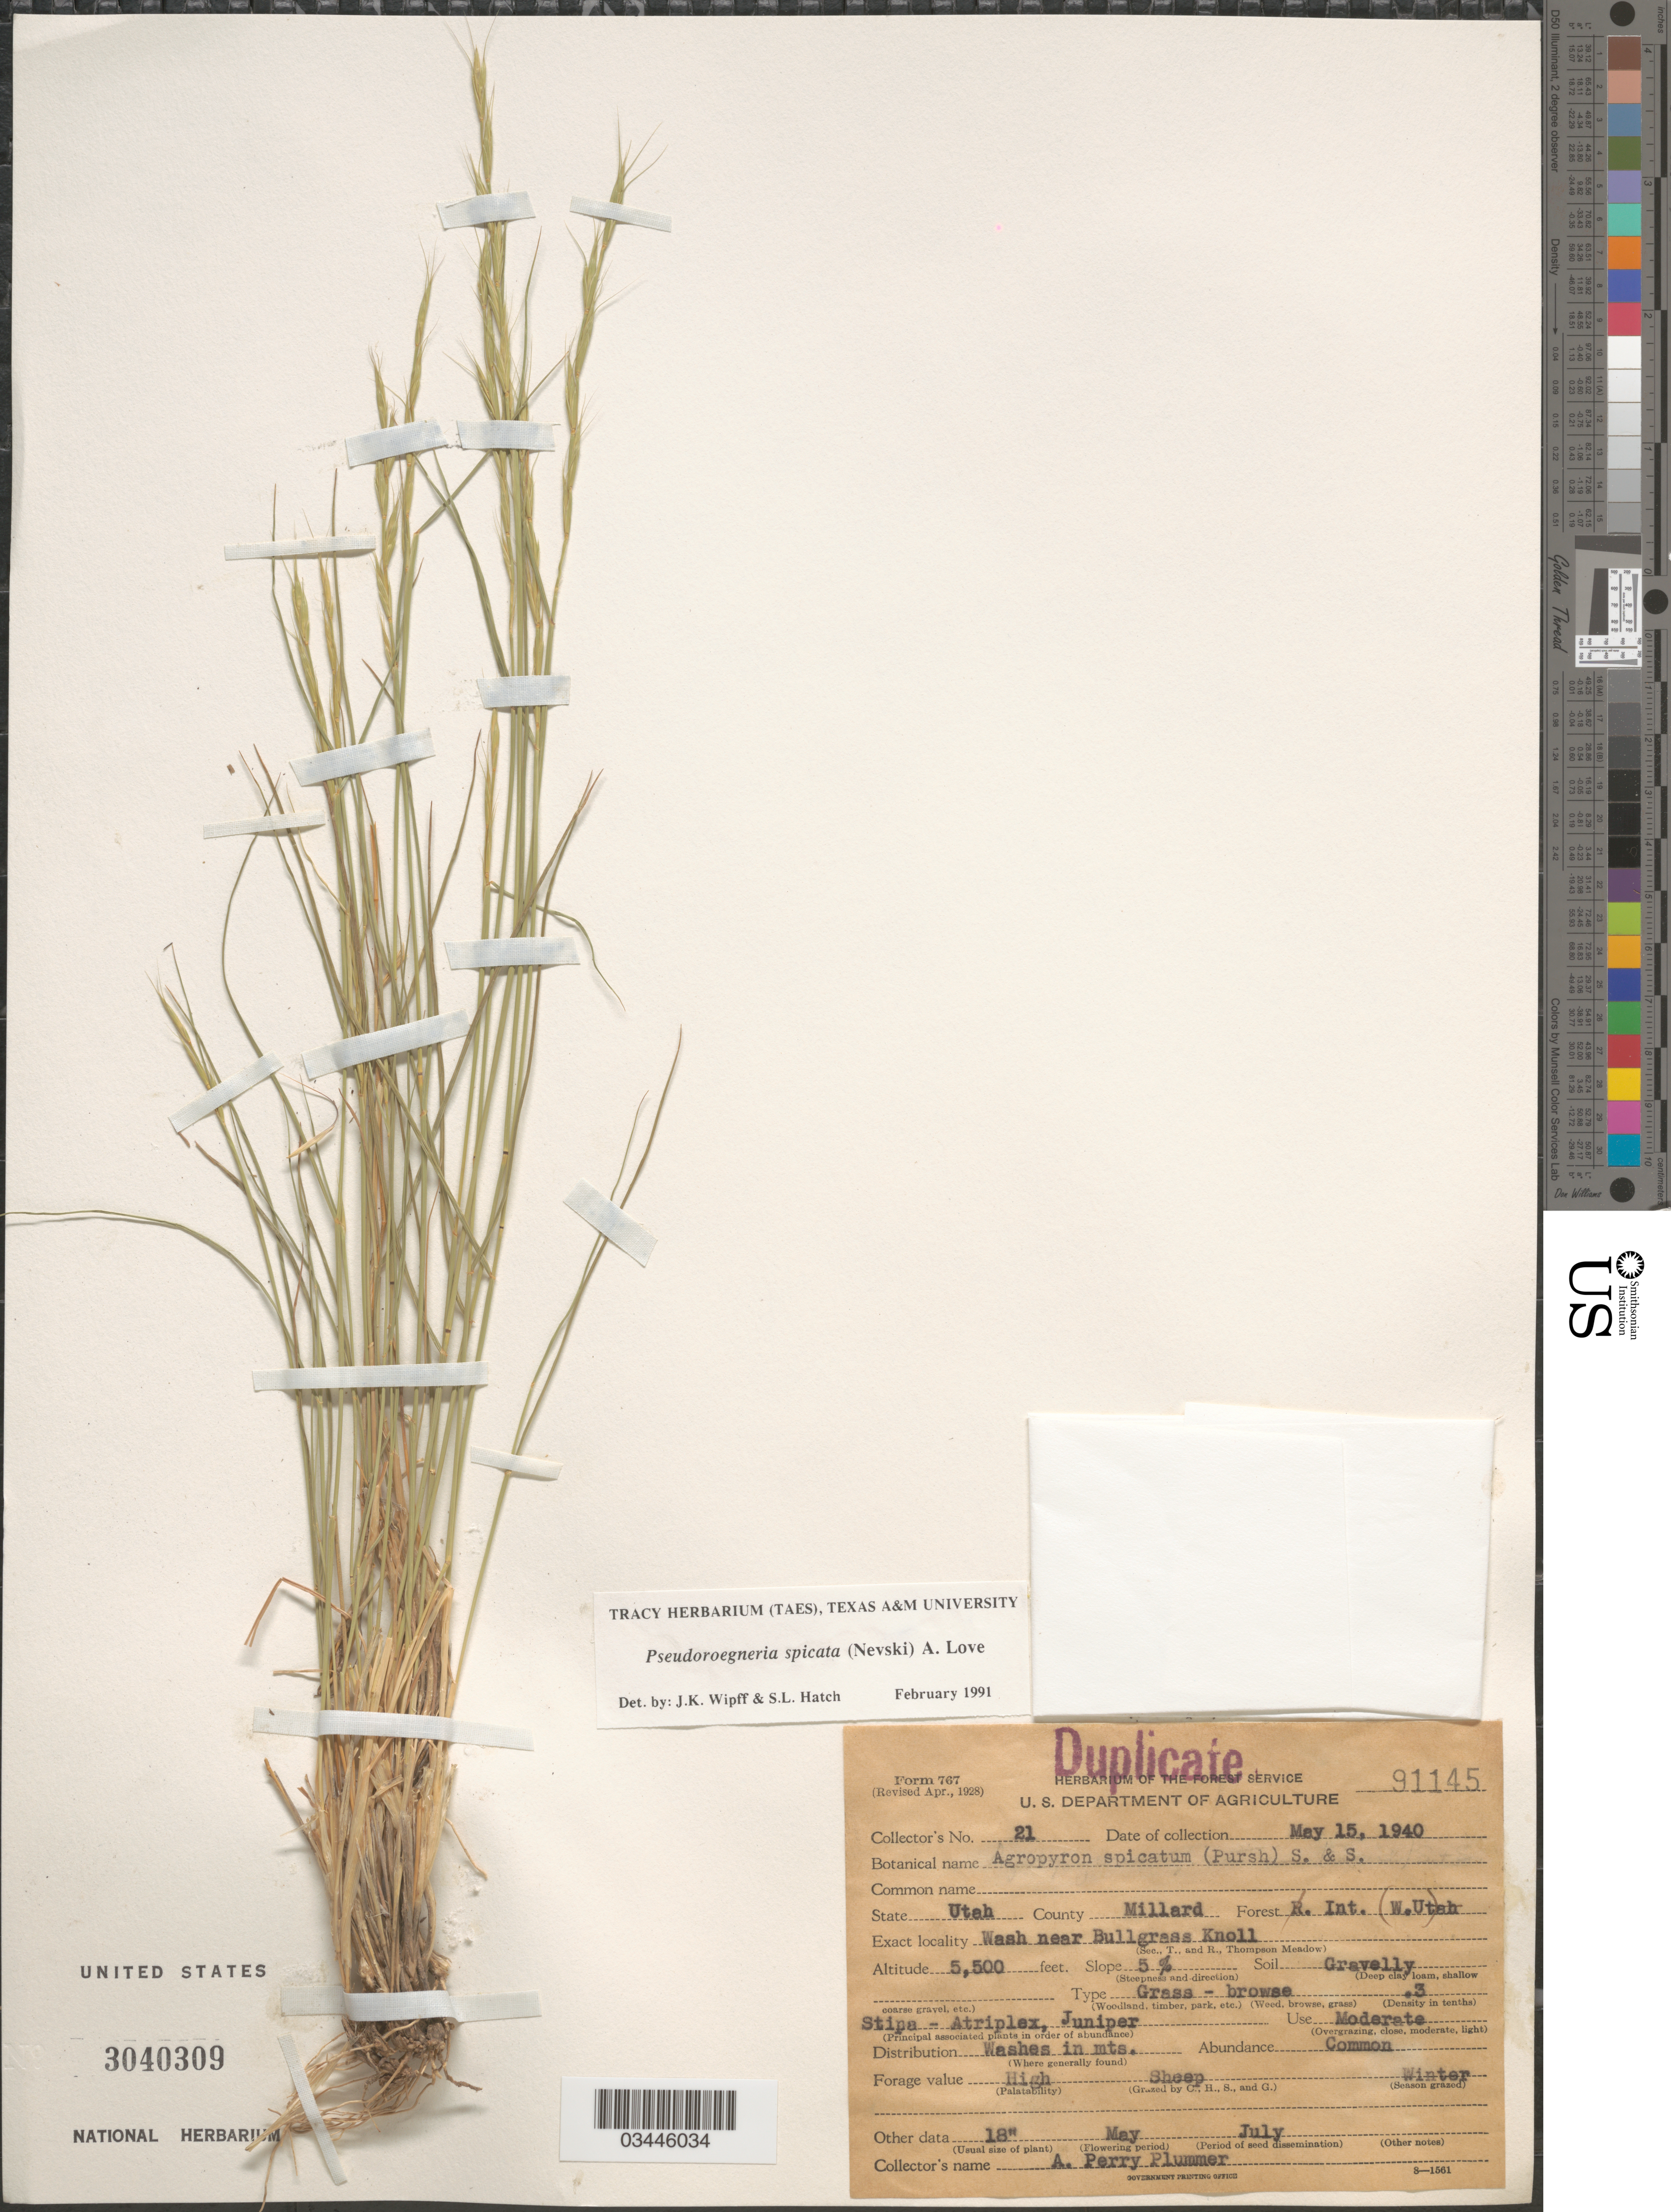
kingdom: Plantae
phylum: Tracheophyta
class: Liliopsida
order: Poales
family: Poaceae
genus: Pseudoroegneria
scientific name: Pseudoroegneria spicata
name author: (Pursh) Á. Löve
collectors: A. Plummer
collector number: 21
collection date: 1940-05-15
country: United States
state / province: Utah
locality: County Millard. Forest R. Int. (W.) Utah. Wash near Bullgrass Knoll. Slope 5%.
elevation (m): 1676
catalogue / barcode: US 3040309